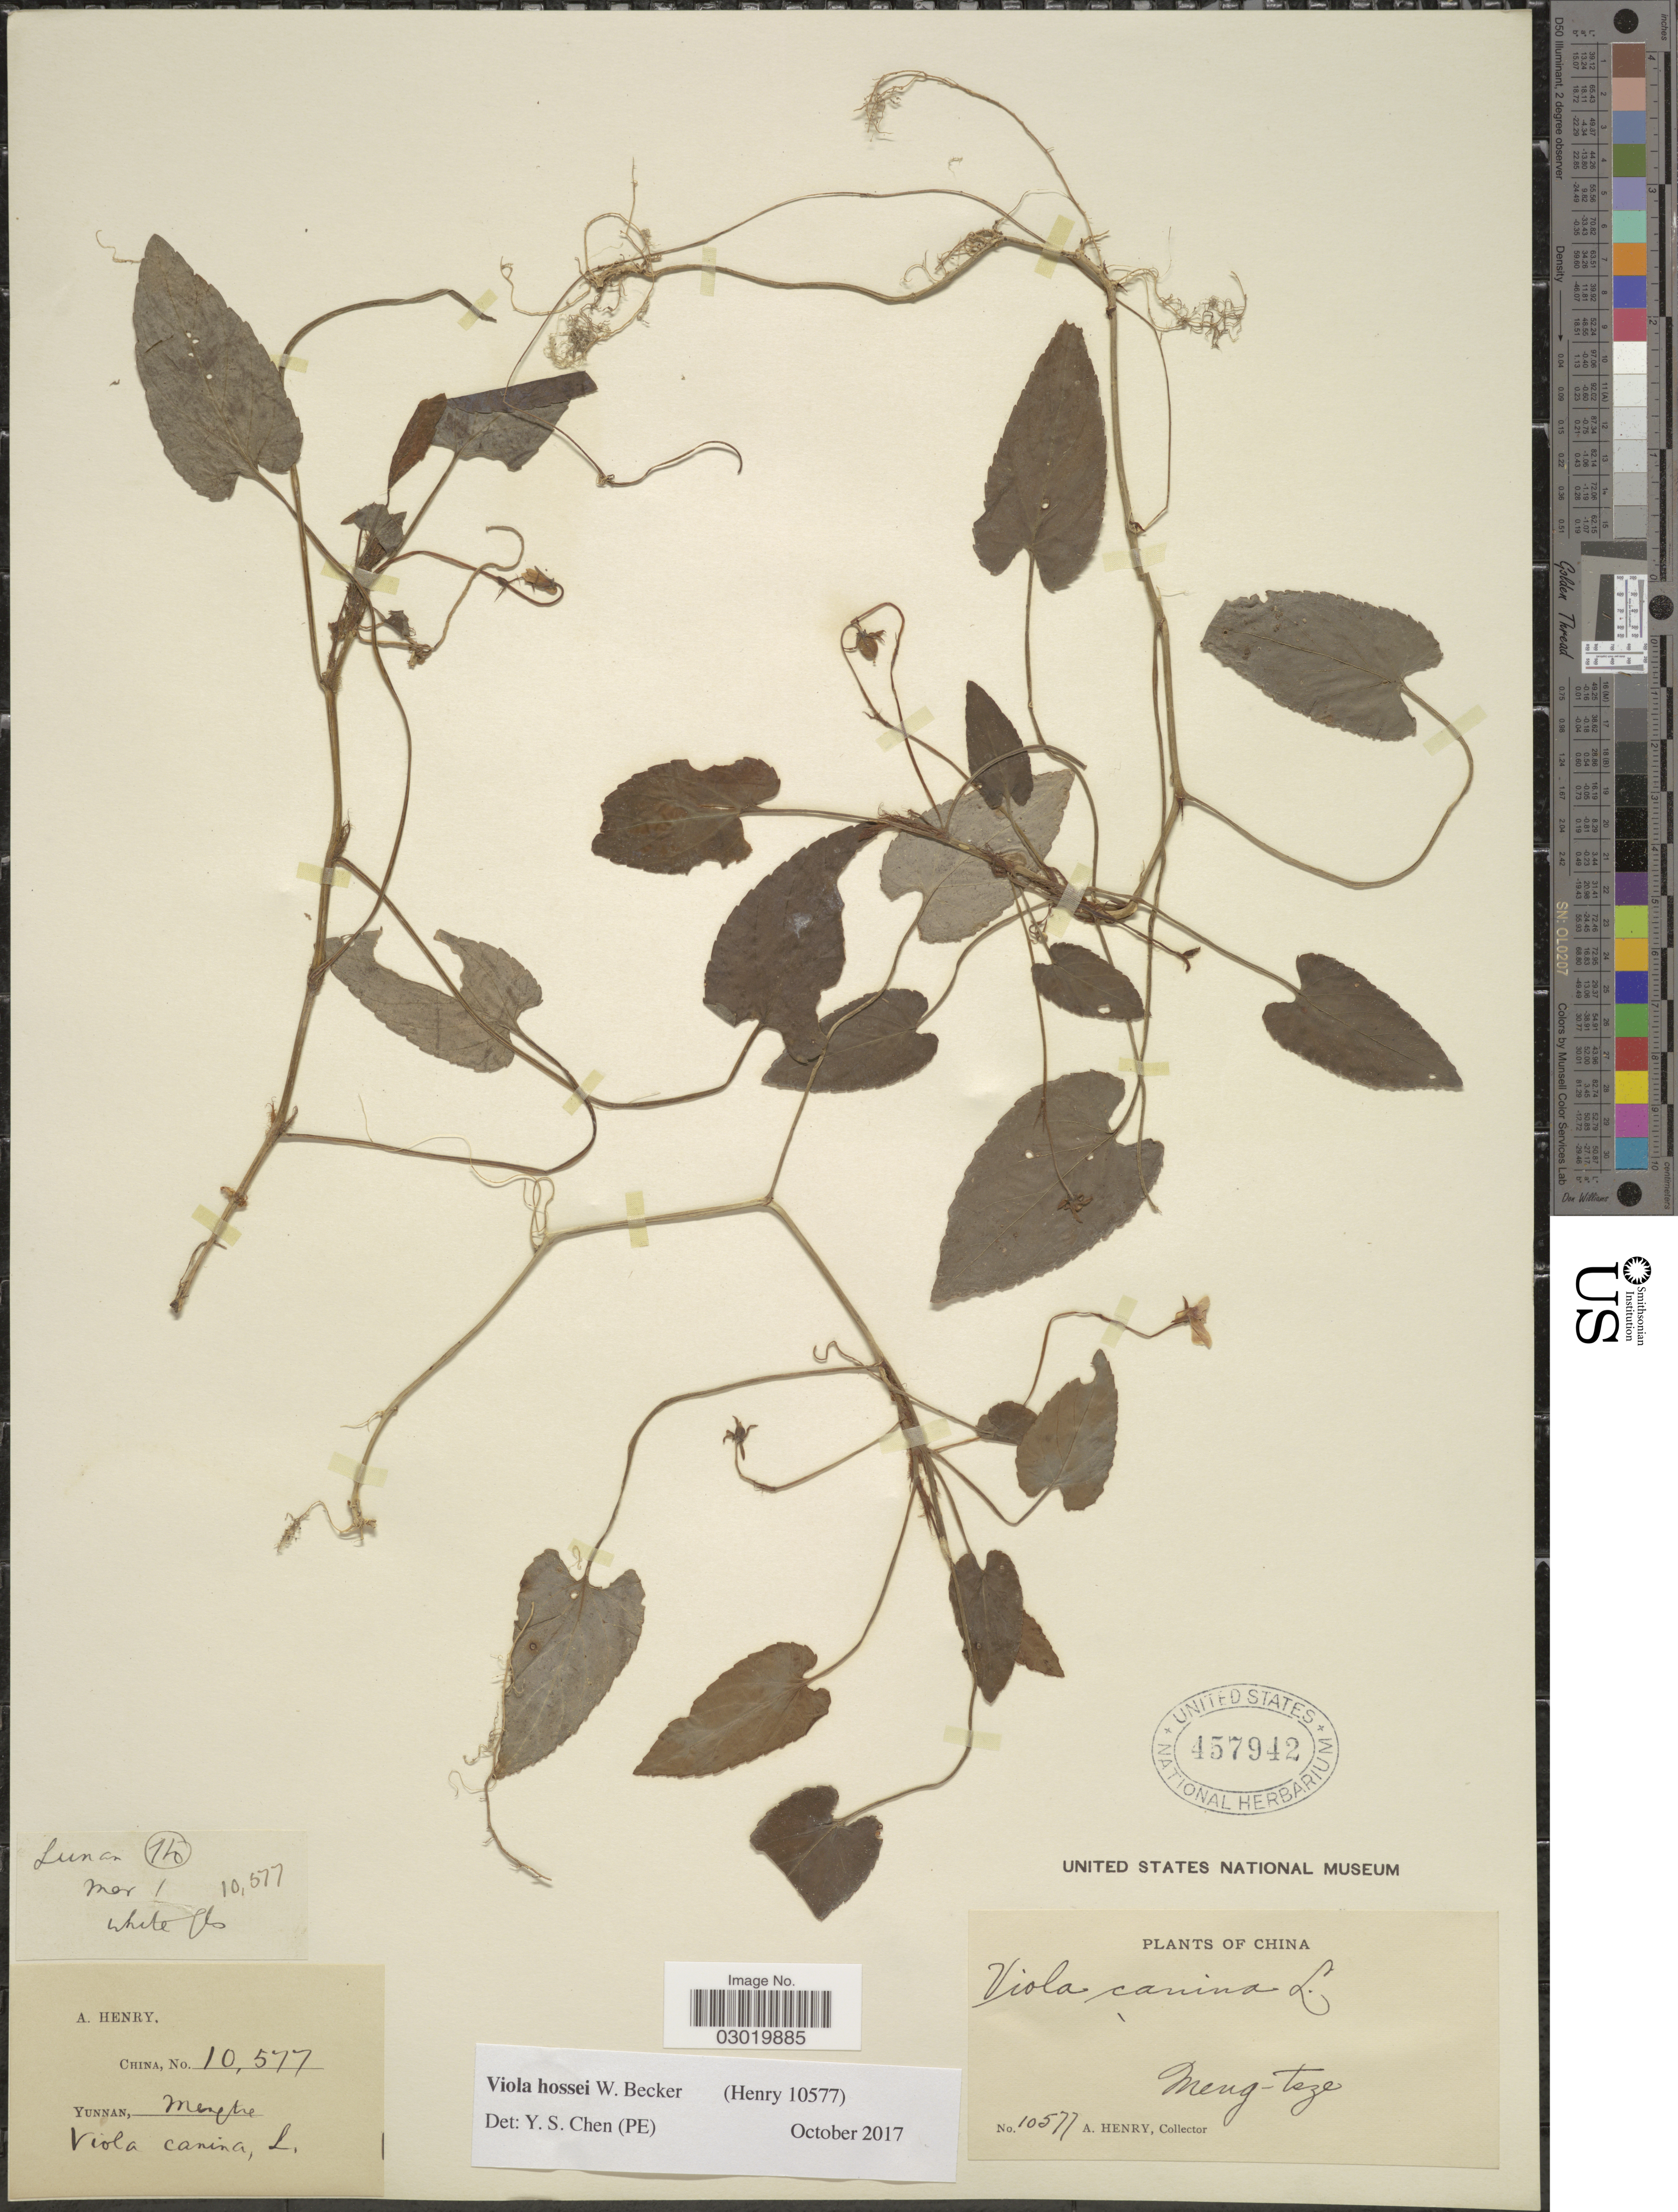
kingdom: Plantae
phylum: Tracheophyta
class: Magnoliopsida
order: Malpighiales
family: Violaceae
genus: Viola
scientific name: Viola hossei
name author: W. Becker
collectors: A. Henry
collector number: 10577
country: China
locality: Meng-tsze.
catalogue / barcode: US 457942